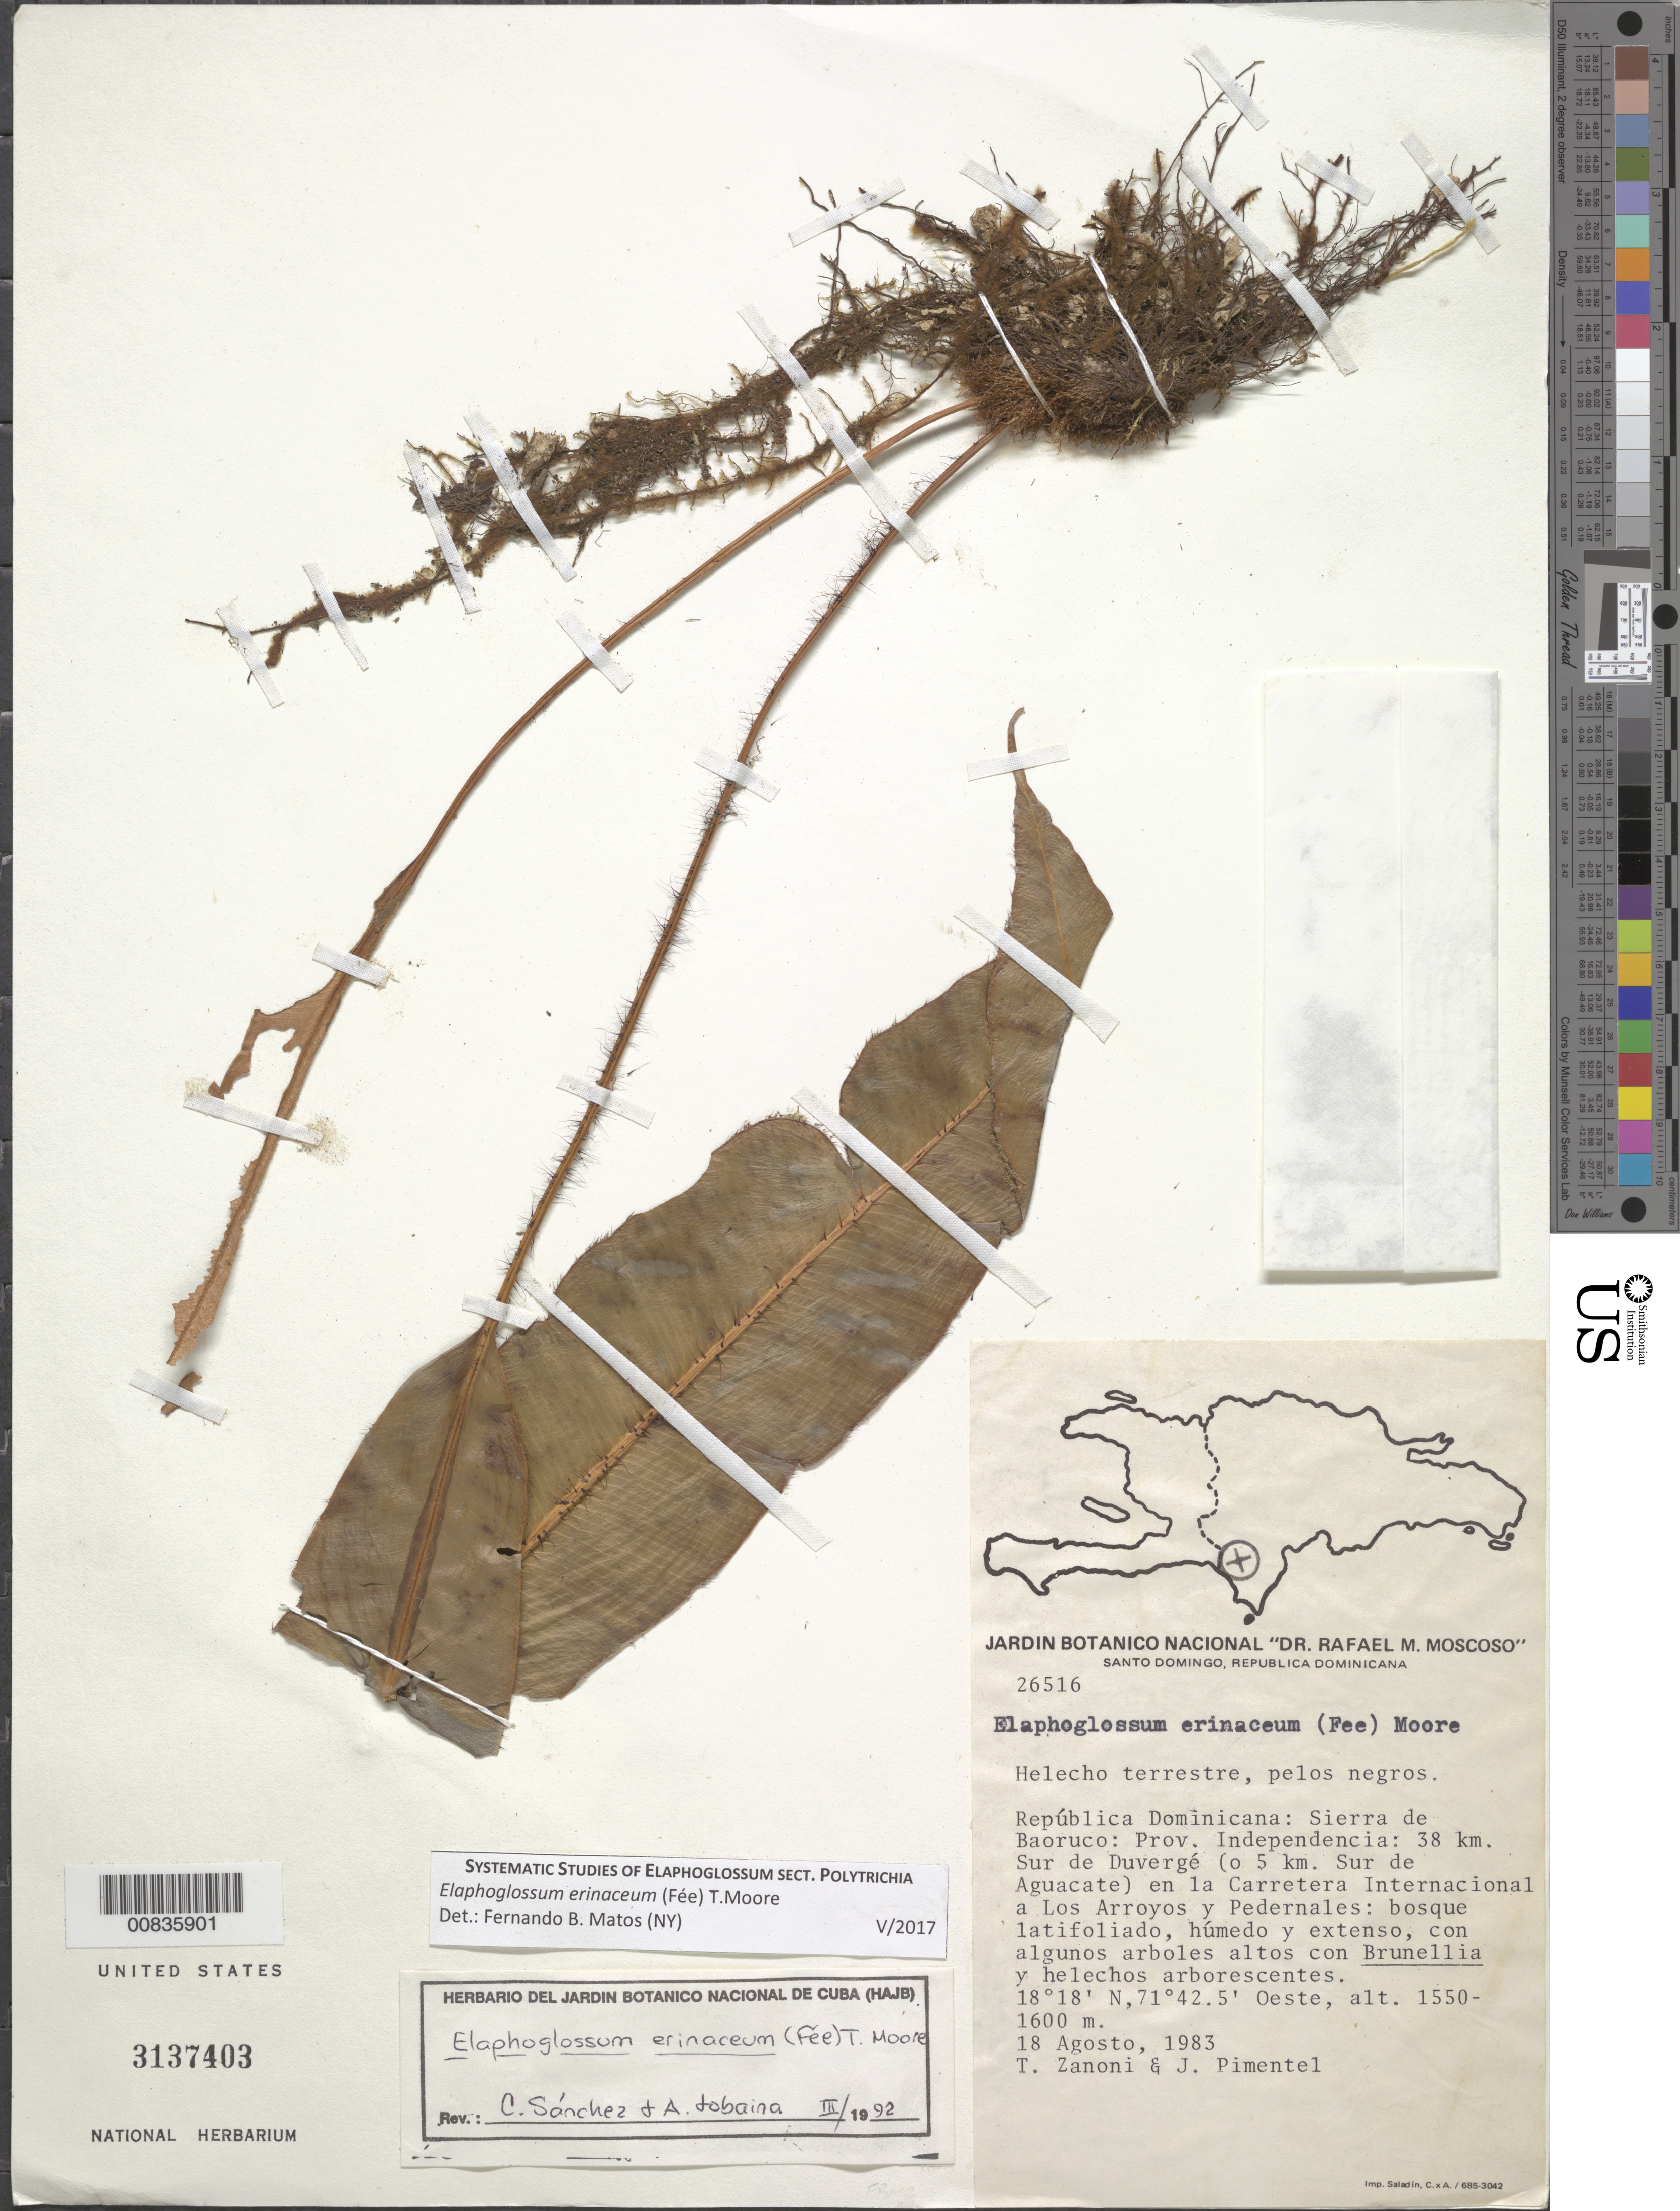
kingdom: Plantae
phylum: Tracheophyta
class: Polypodiopsida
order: Polypodiales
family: Dryopteridaceae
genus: Elaphoglossum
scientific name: Elaphoglossum erinaceum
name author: (Fée) T. Moore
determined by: Sánchez, C. A.; Tobaina, A.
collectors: T. A. Zanoni & J. Pimentel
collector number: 26516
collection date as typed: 18 Aug 1983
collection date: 1983-08-18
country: Dominican Republic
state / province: Independencia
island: Hispaniola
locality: Sierra de Baoruco, 38 km S de Duvergé (o 5 km S de Aguacate) , Carretera Internacional a Los Arroyos y Pedernales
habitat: Bosque latifoliado, húmedo y extenso, con algunos arboles altos con Brunellia y helechos arborescentes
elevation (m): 1550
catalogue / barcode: US 3137403